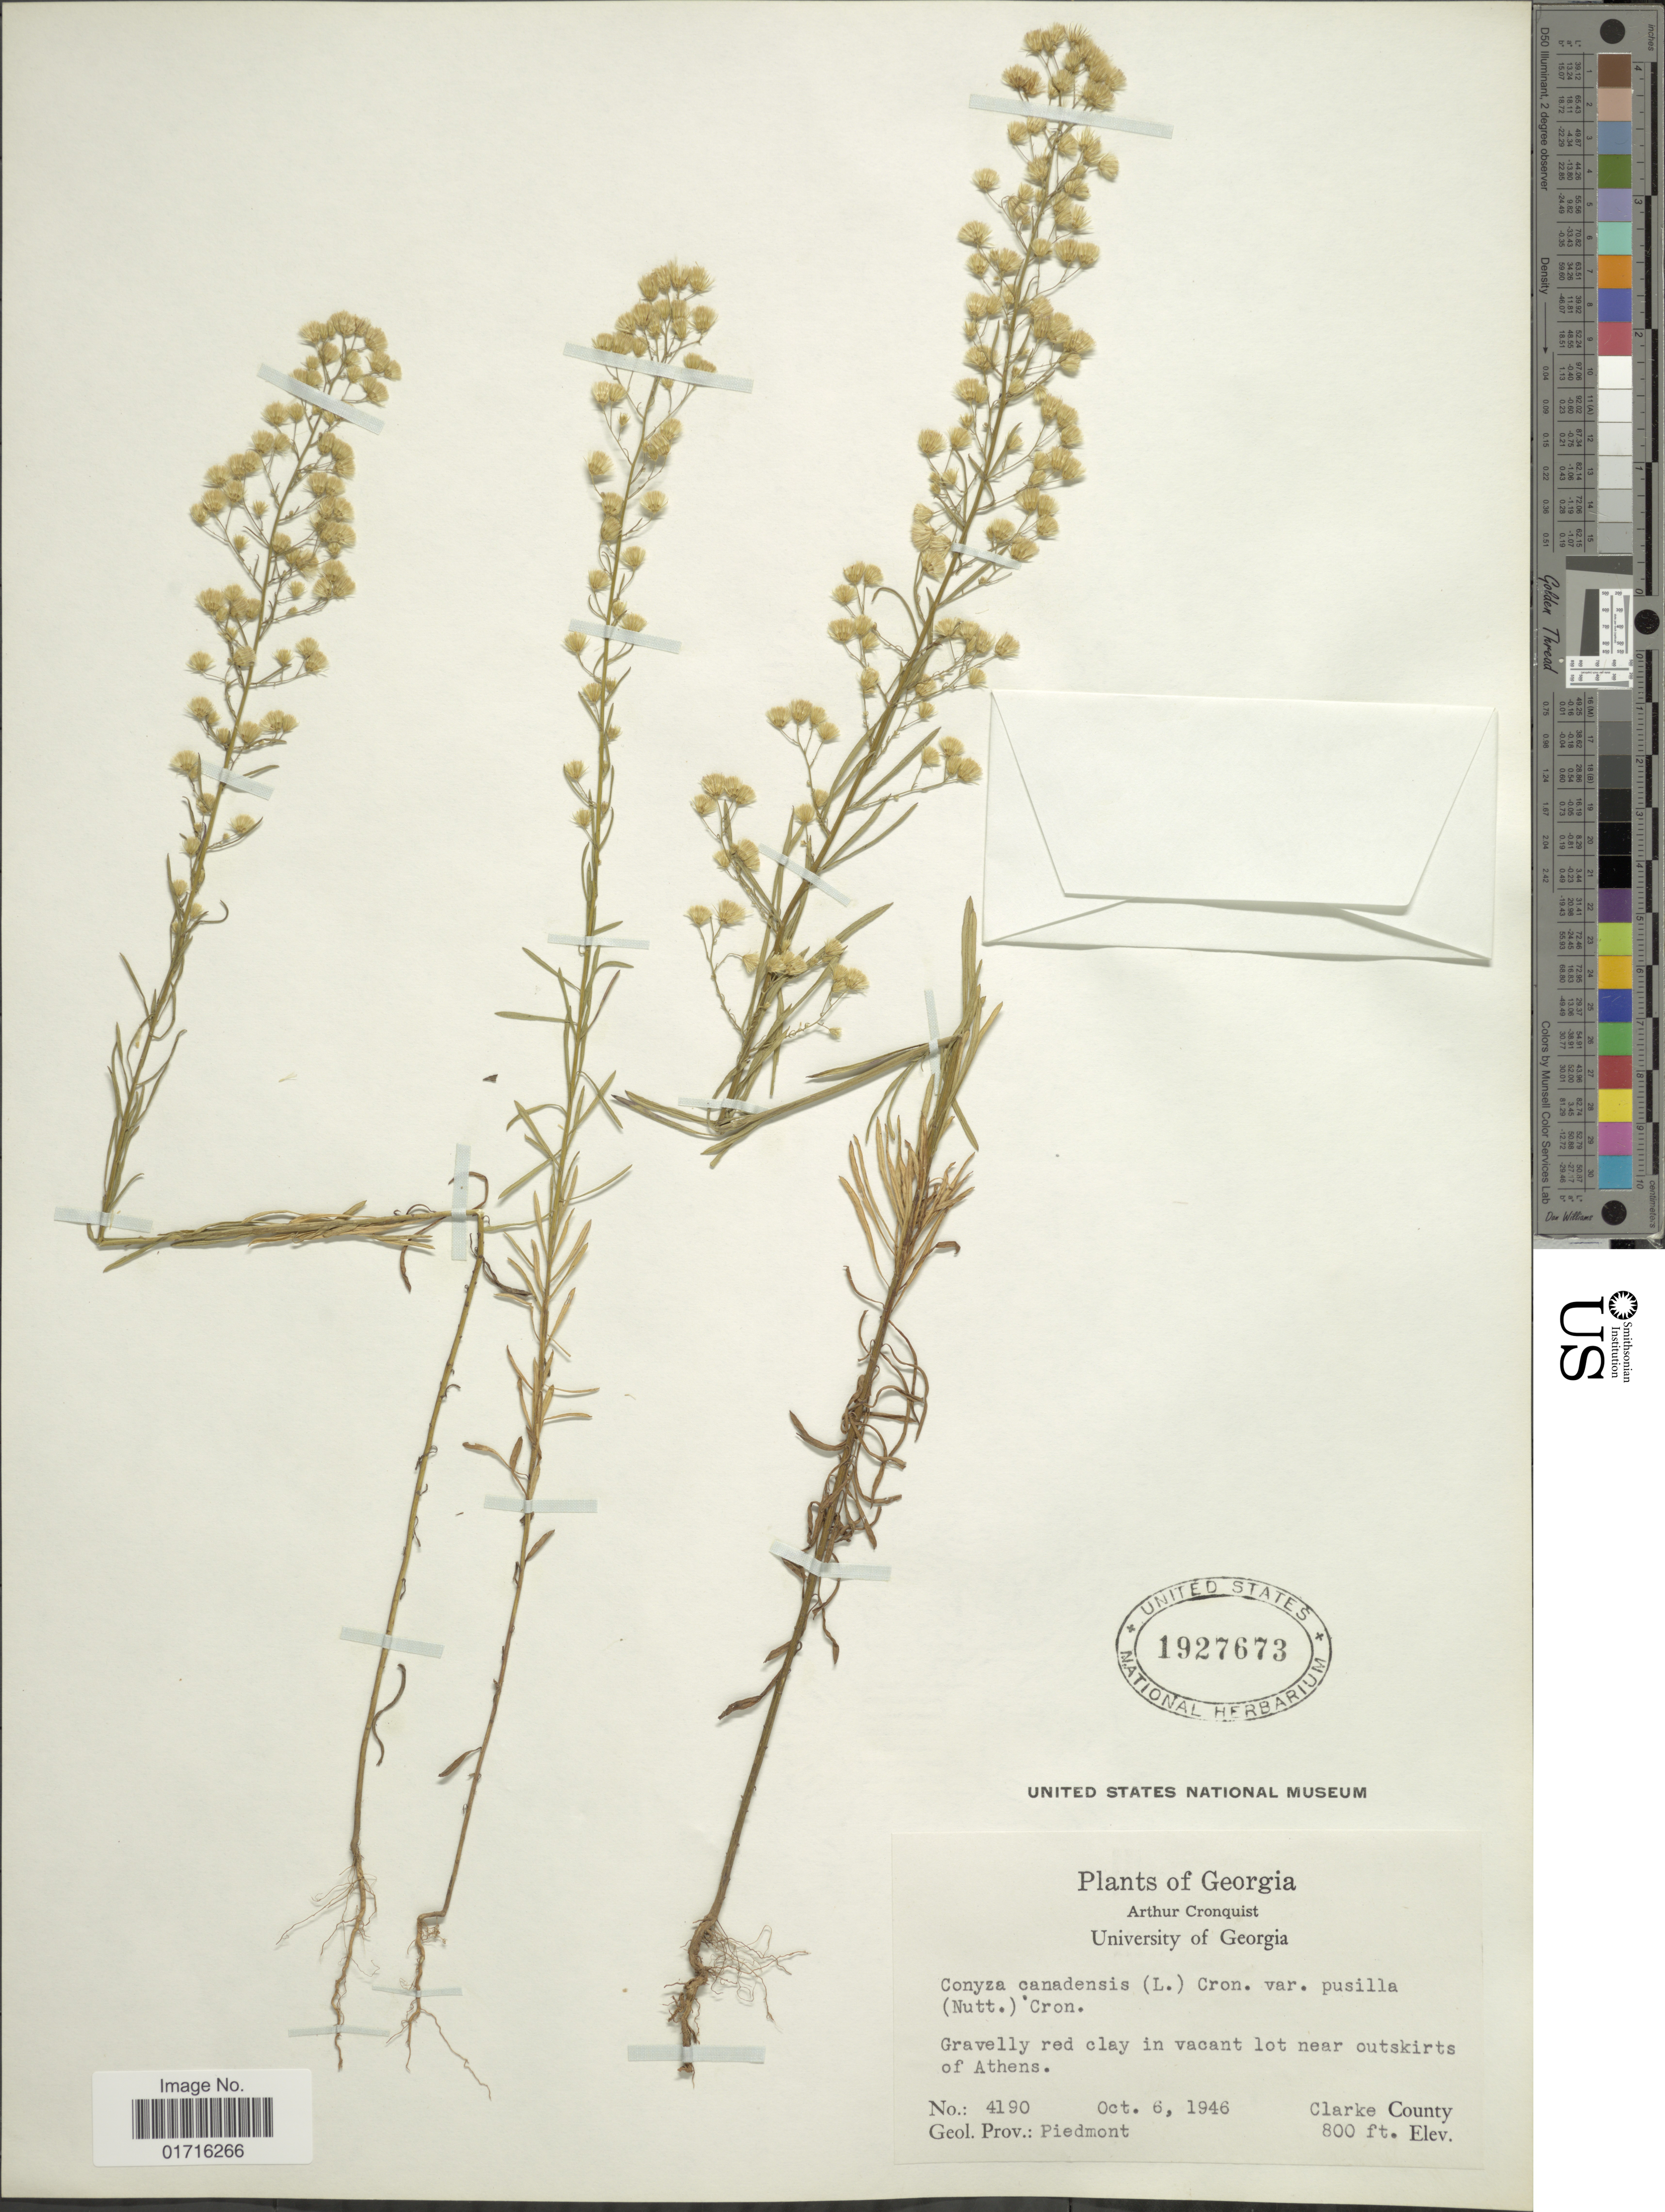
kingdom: Plantae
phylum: Tracheophyta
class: Magnoliopsida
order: Asterales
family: Asteraceae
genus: Conyza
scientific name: Conyza pusilla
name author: Houtt.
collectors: A. J. Cronquist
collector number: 4190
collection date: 1946-10-06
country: United States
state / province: Georgia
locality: Gravelly red clay in vacant lot near outskirts of Athens, Clarke County, Geol. Prov.: Piedmont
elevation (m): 244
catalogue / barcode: US 1927673